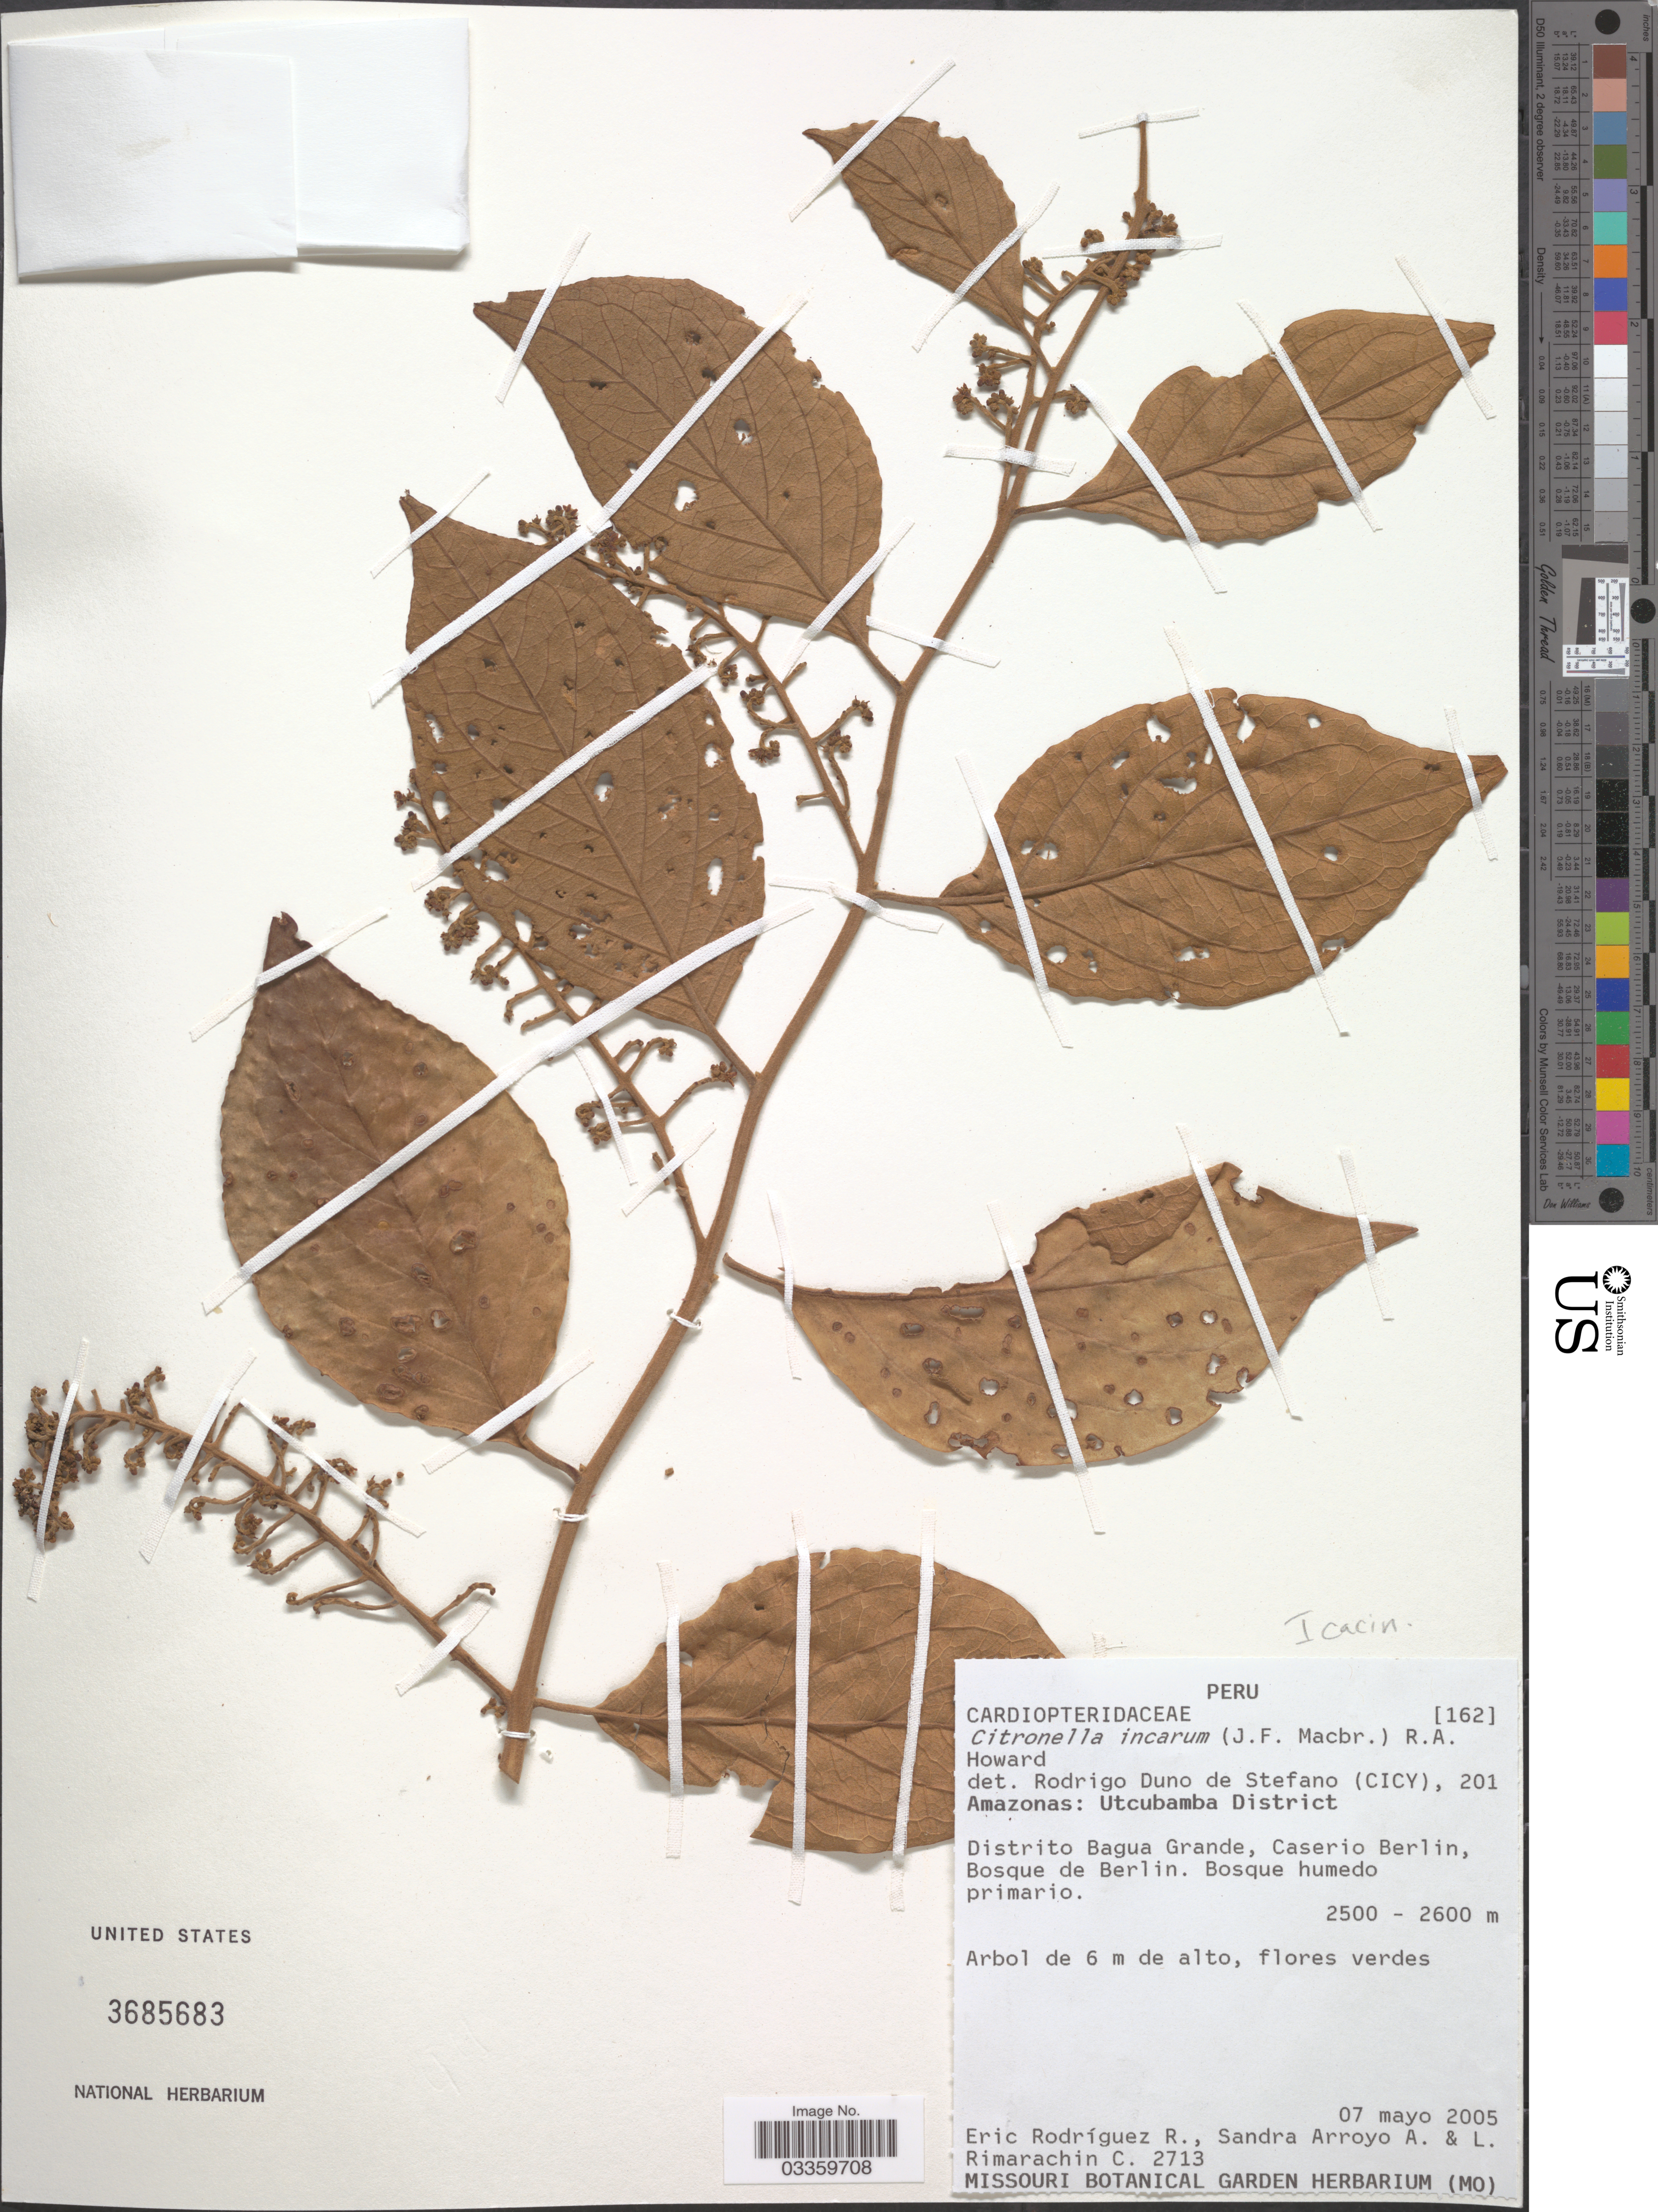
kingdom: Plantae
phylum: Tracheophyta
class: Magnoliopsida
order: Cardiopteridales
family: Cardiopteridaceae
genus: Citronella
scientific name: Citronella incarum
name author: (J.F. Macbr.) R.A. Howard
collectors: E. F. Rodrignez R., S. Arroyo A. & L. Rimarachin C.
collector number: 2713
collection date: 2005-05-07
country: Peru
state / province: Amazonas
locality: Utcubamba District, Distrito Bagua Grande, Caserio Berlin, Bosque de Berlin.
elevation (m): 2500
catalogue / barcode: US 3685683